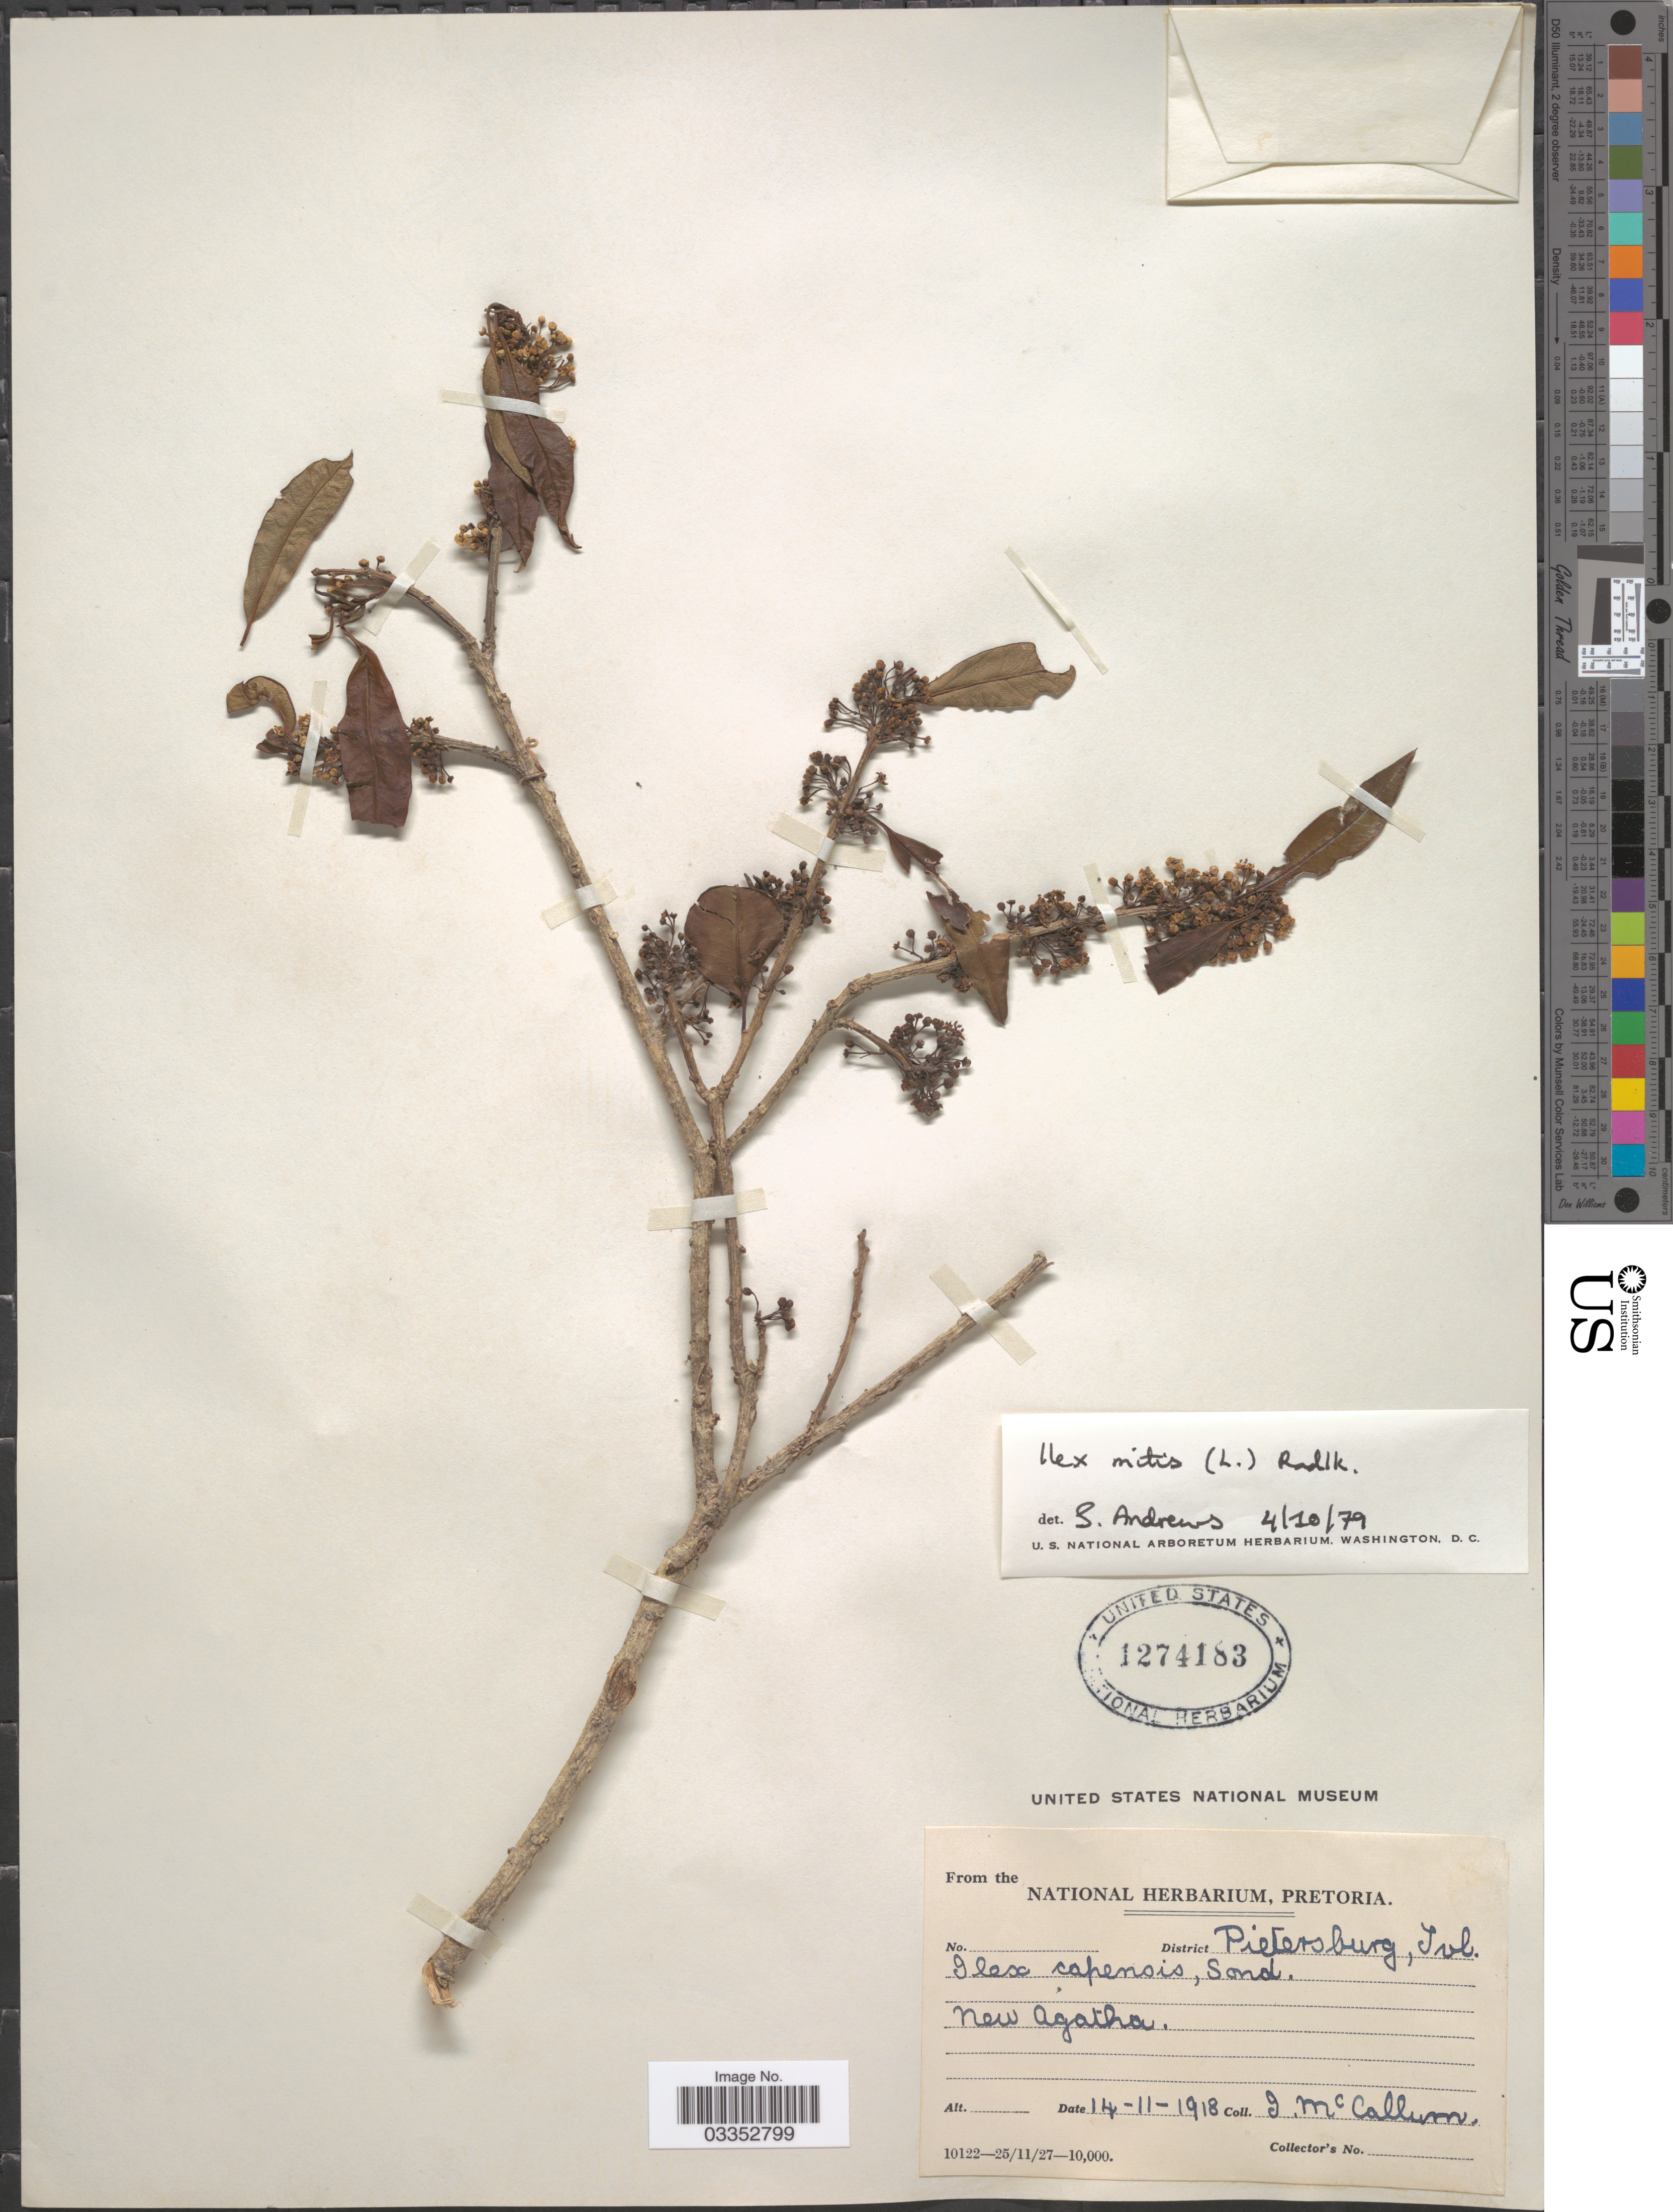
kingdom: Plantae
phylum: Tracheophyta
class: Magnoliopsida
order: Aquifoliales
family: Aquifoliaceae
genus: Ilex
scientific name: Ilex mitis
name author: (L.) Radlk.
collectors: J. McCallum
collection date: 1918-11-14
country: South Africa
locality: District Pietersburg, Tvl., New Agatha.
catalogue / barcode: US 1274183